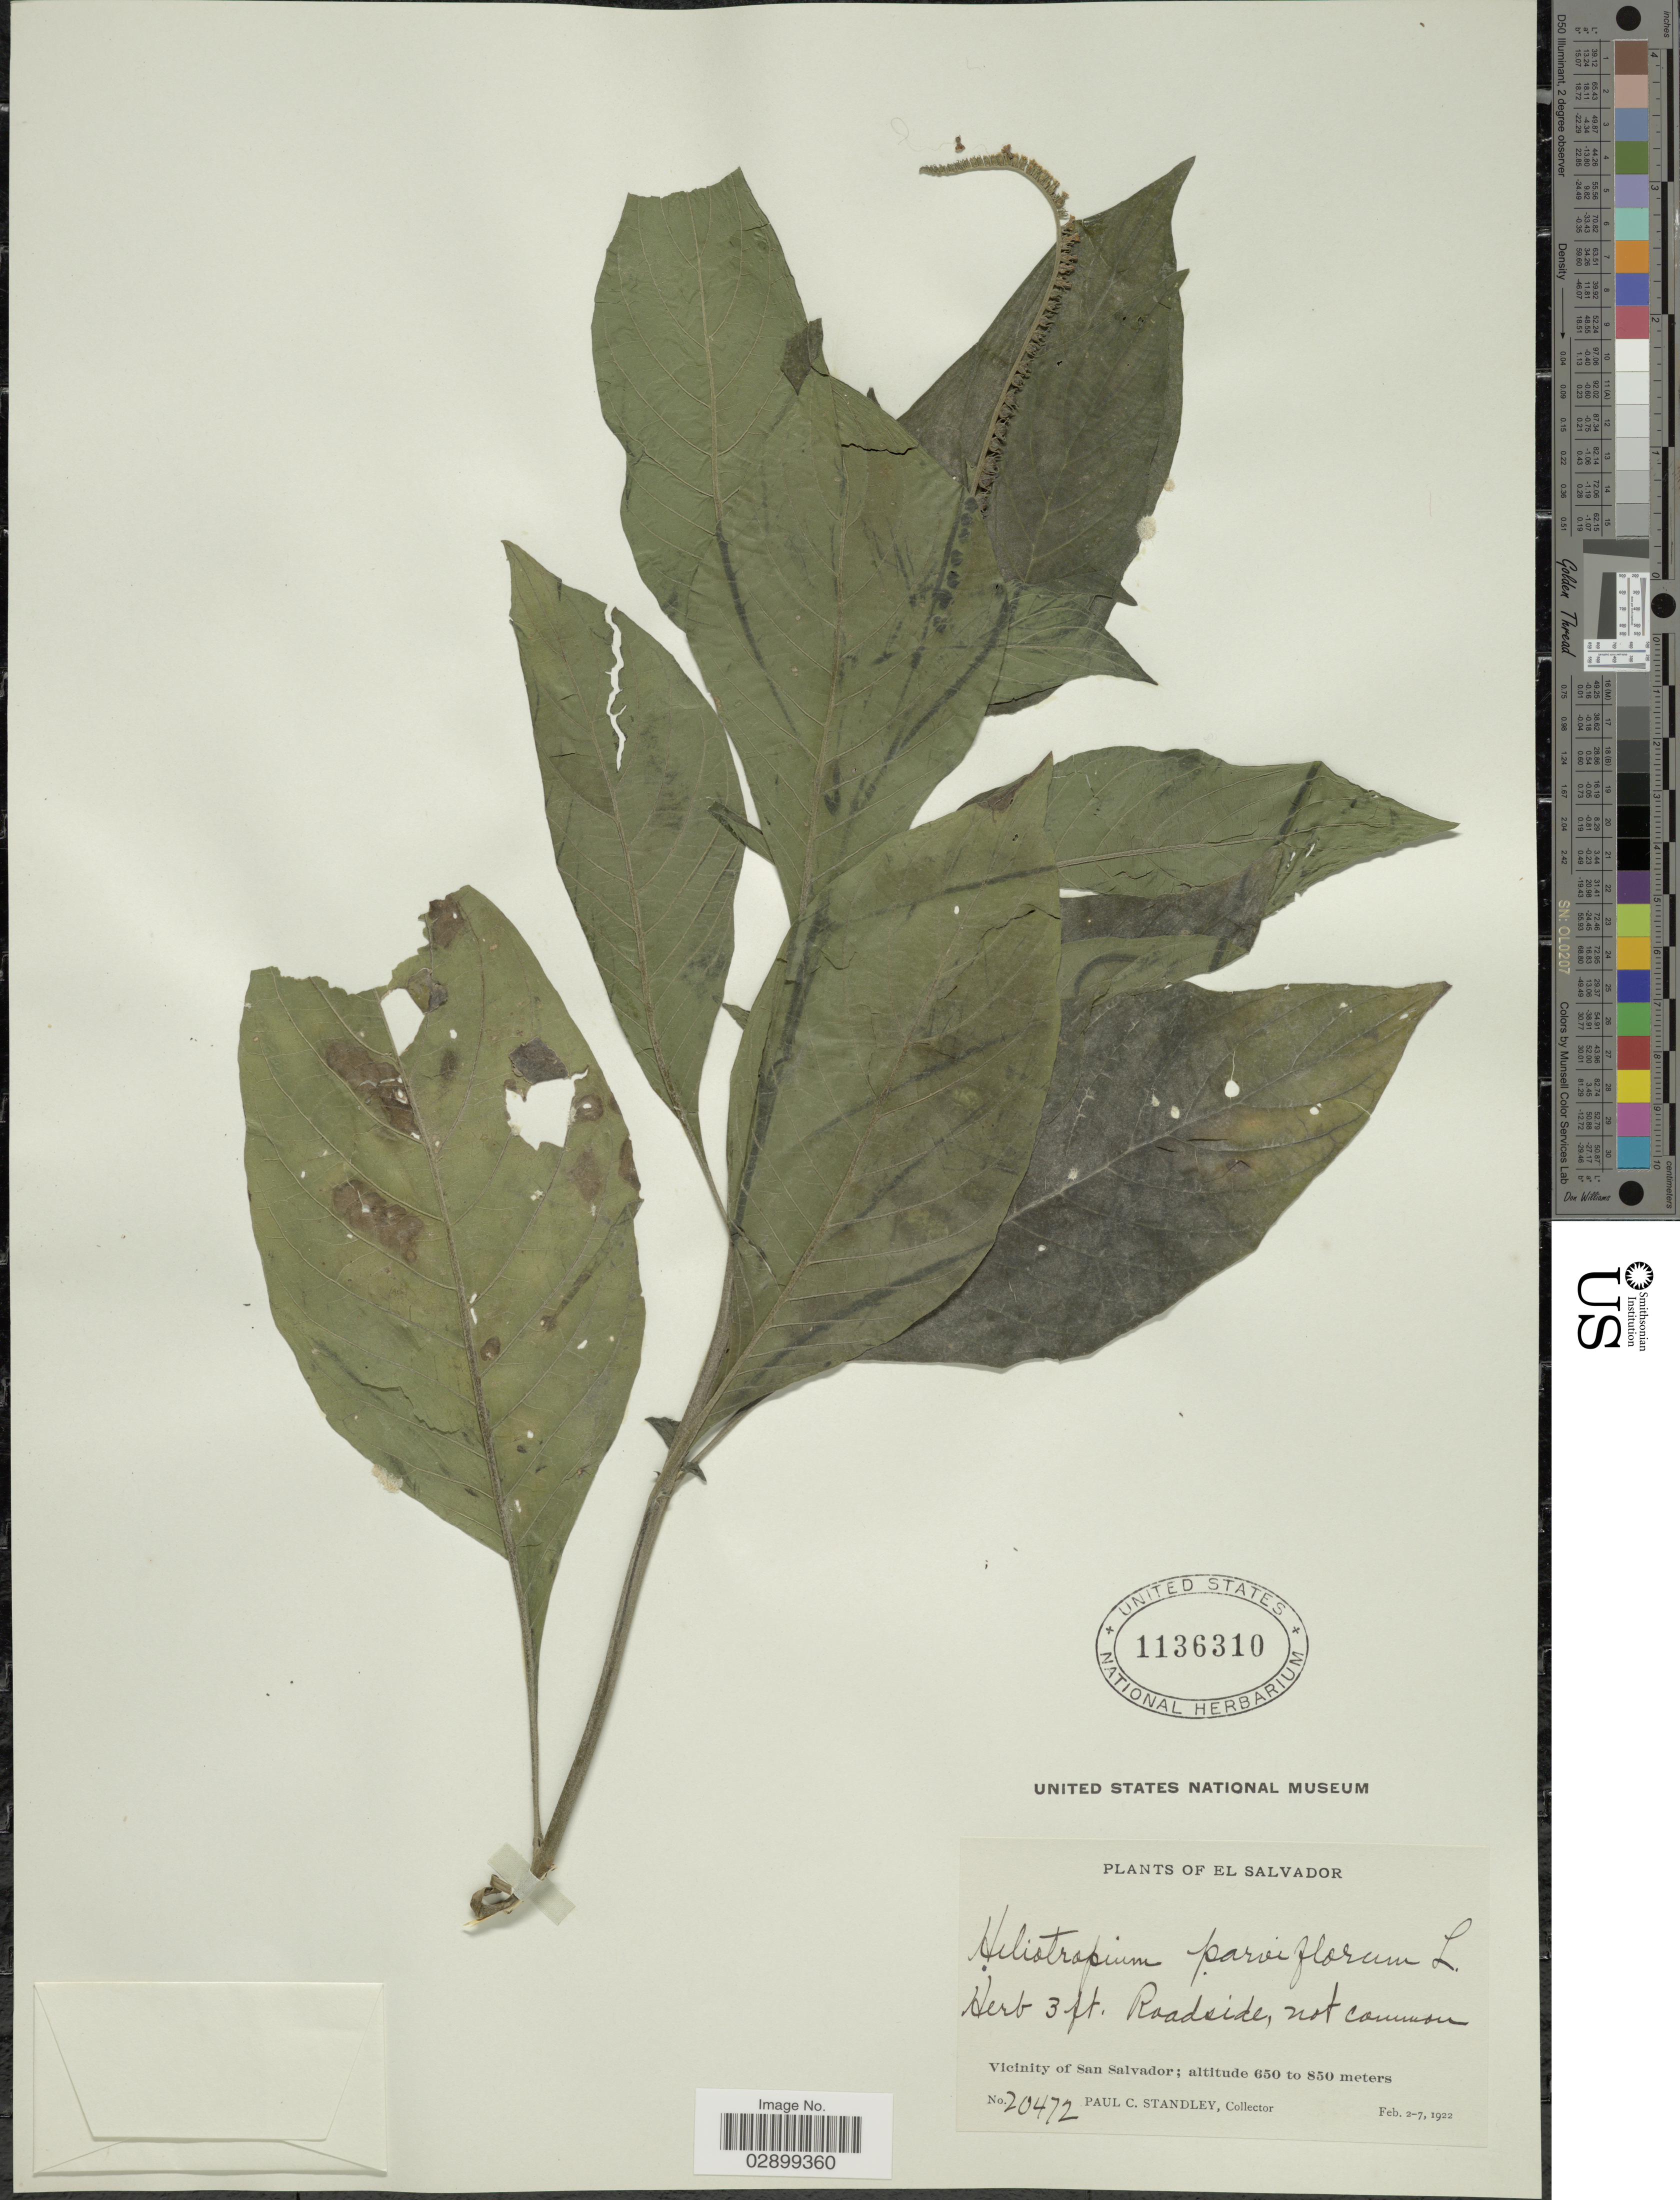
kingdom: Plantae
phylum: Tracheophyta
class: Magnoliopsida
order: Boraginales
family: Heliotropiaceae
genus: Heliotropium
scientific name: Heliotropium angiospermum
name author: Murray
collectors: P. C. Standley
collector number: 20472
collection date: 1922-02-02/1922-02-07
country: El Salvador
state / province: San Salvador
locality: Vicinity of San Salvador.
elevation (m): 650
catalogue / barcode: US 1136310